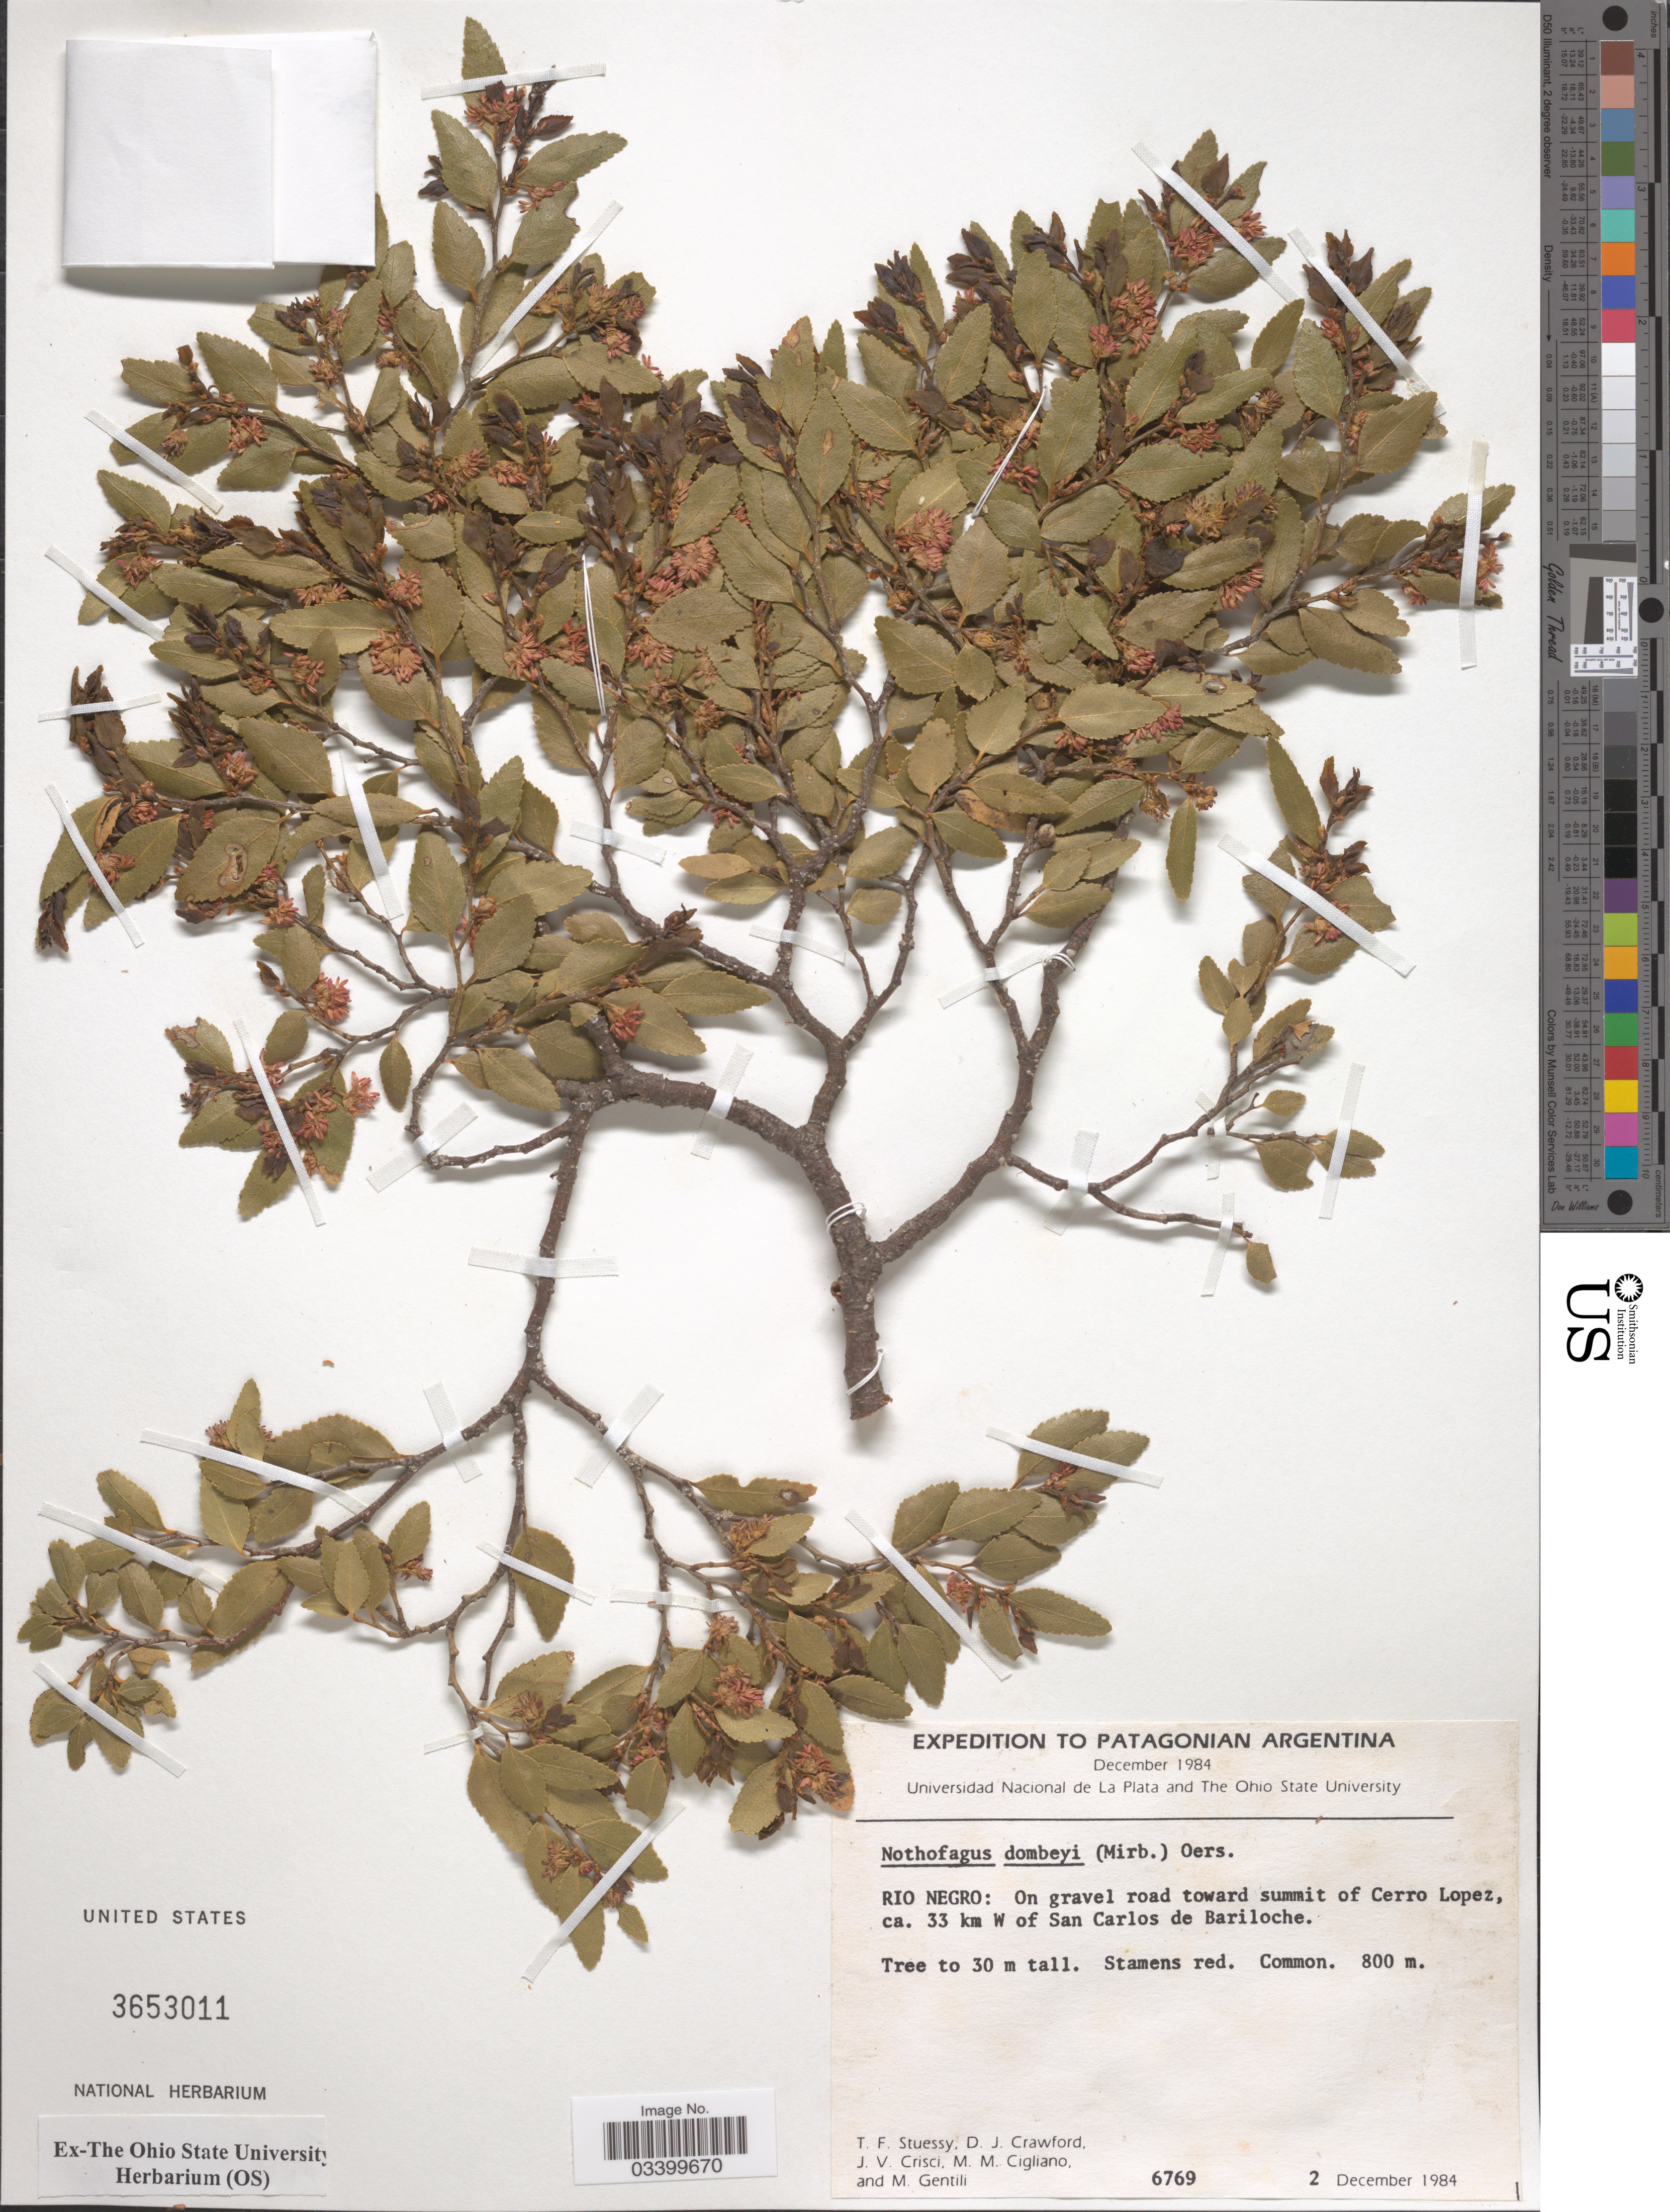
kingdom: Plantae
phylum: Tracheophyta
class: Magnoliopsida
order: Fagales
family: Nothofagaceae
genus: Nothofagus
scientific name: Nothofagus dombeyi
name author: (Mirb.) Oerst.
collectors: T. Stuessy, D. Crawford, J. Crisci, M. Cigliano & M. Gentili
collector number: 6769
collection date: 1984-12-02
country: Argentina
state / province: Rio Negro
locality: On gravel road toward summit of Cerro Lopez, ca. 33 km W of San Carlos de Bariloche.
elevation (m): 800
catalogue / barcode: US 3653011